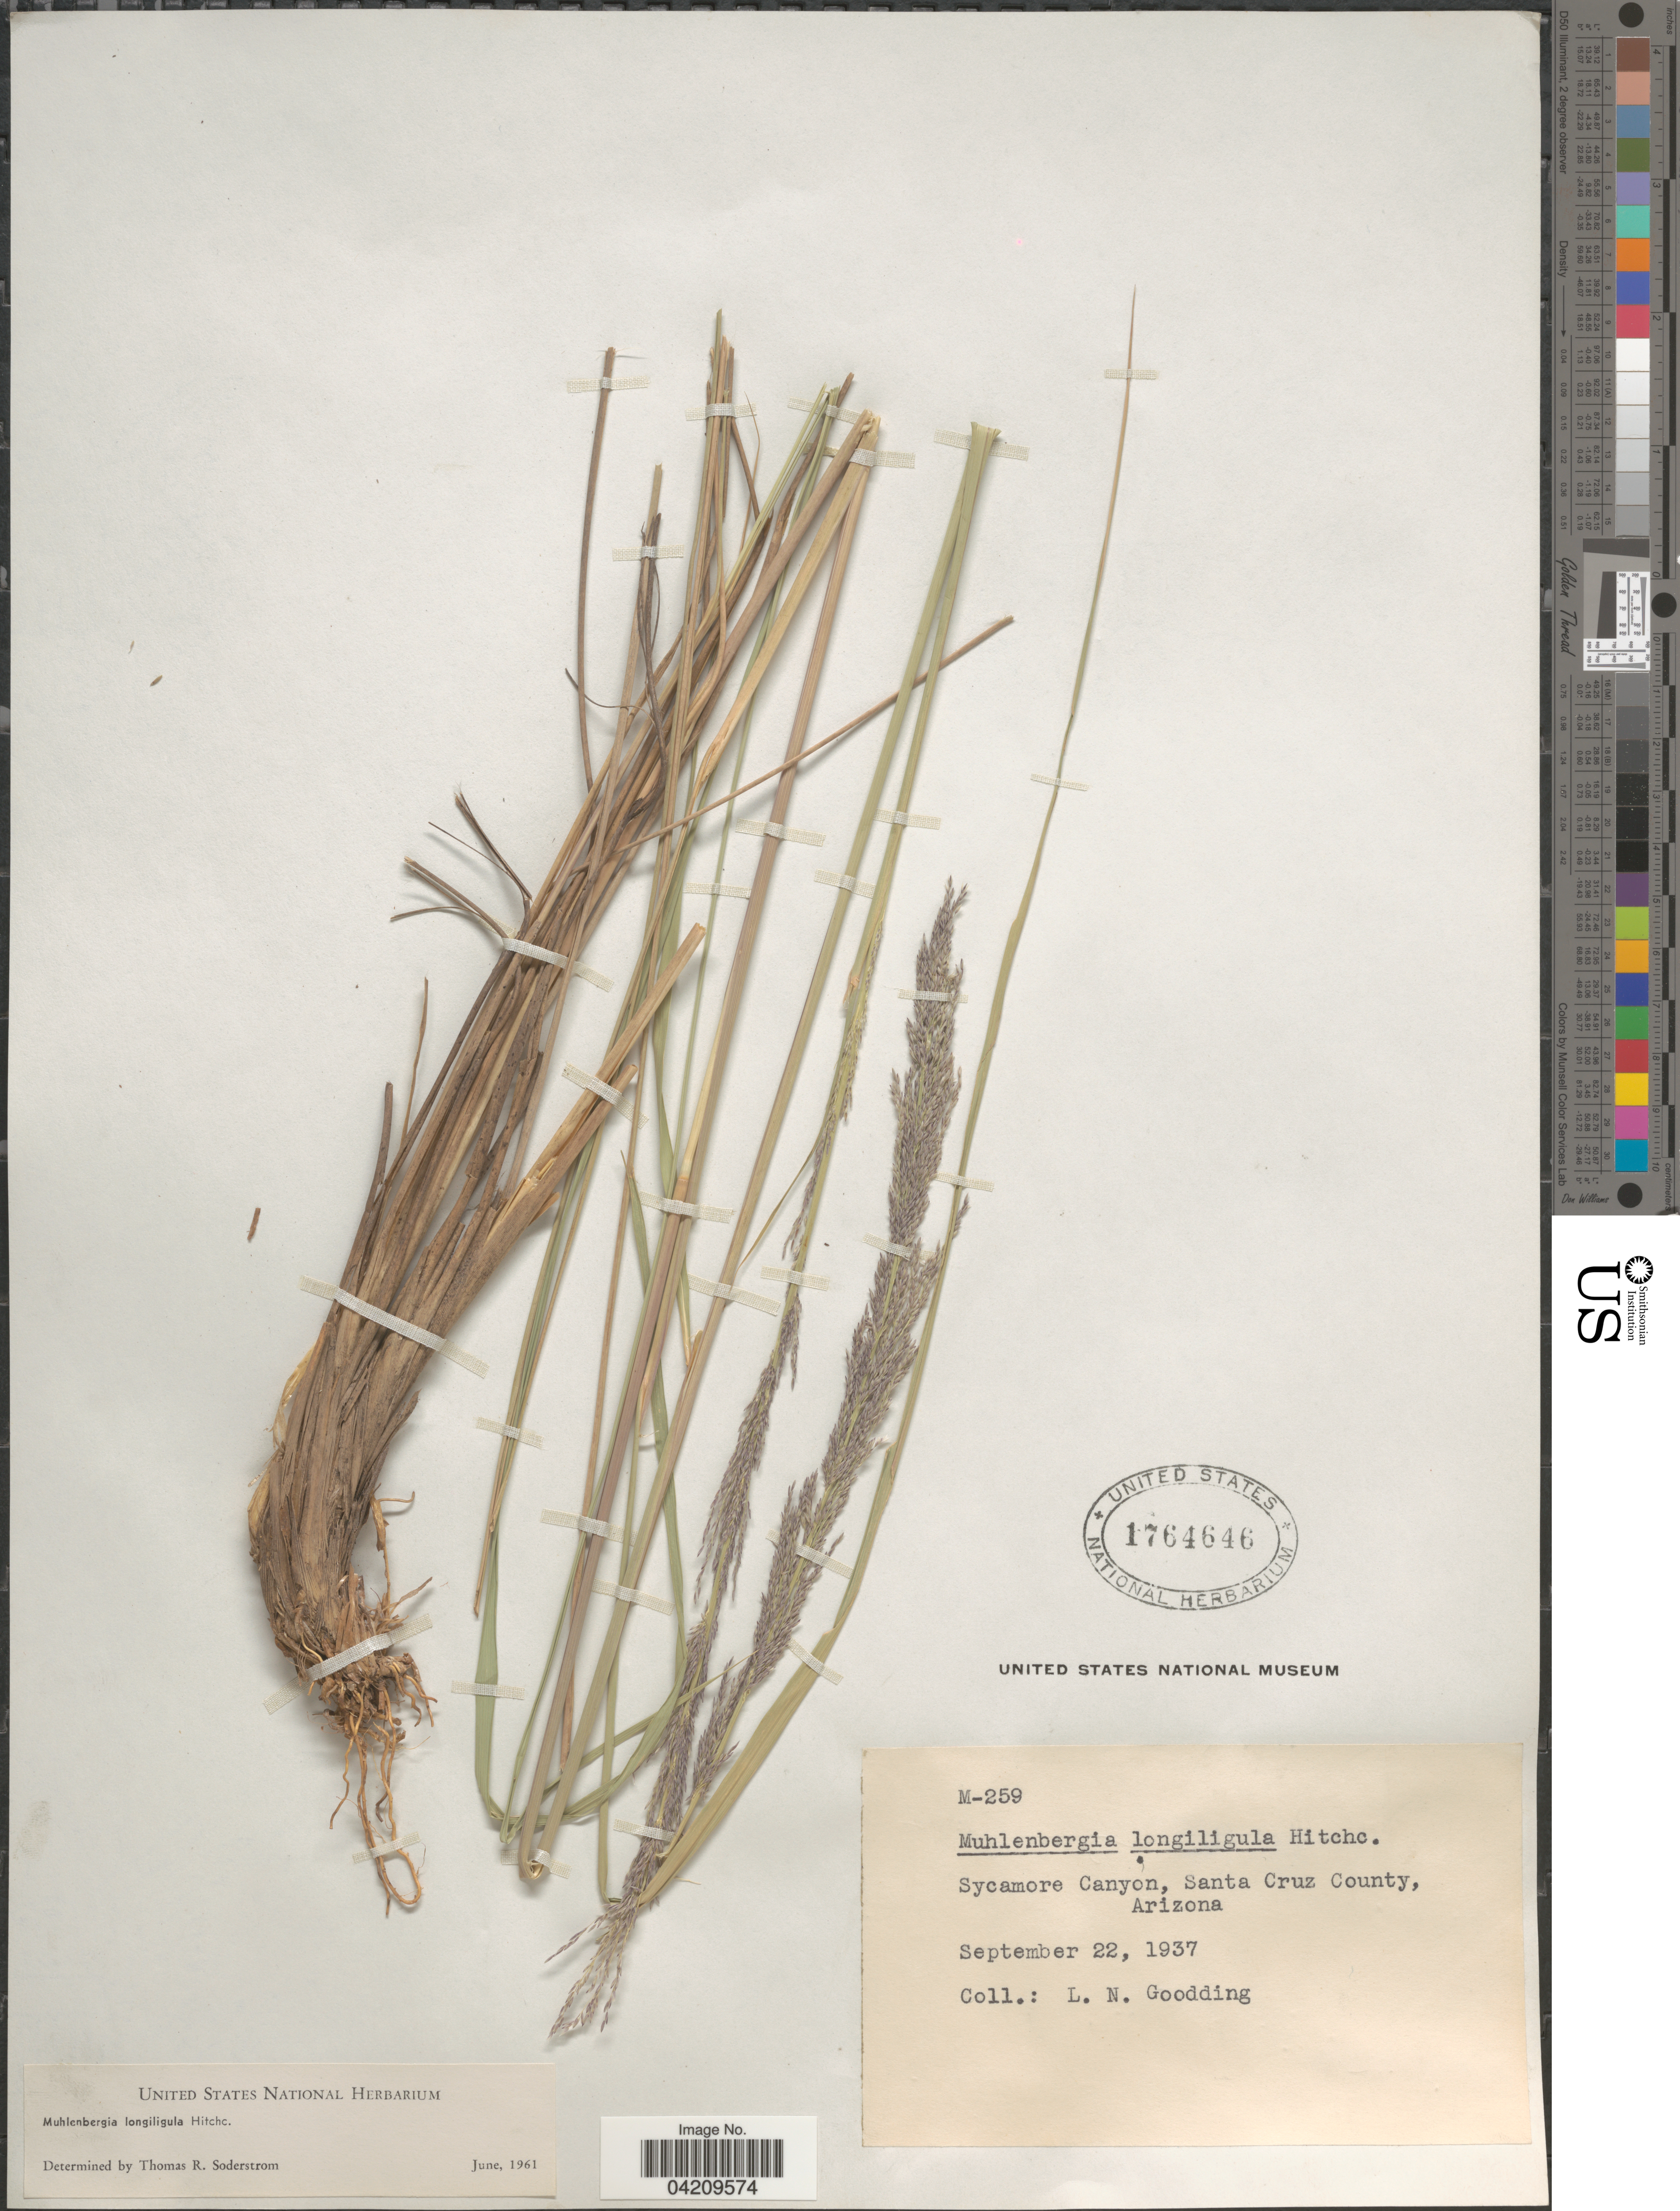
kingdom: Plantae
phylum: Tracheophyta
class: Liliopsida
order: Poales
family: Poaceae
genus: Muhlenbergia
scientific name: Muhlenbergia longiligula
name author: Hitchc.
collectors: L. N. Goodding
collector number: M-259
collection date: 1937-09-22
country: United States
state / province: Arizona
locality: Sycamore Canyon, Santa Cruz County.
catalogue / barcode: US 1764646